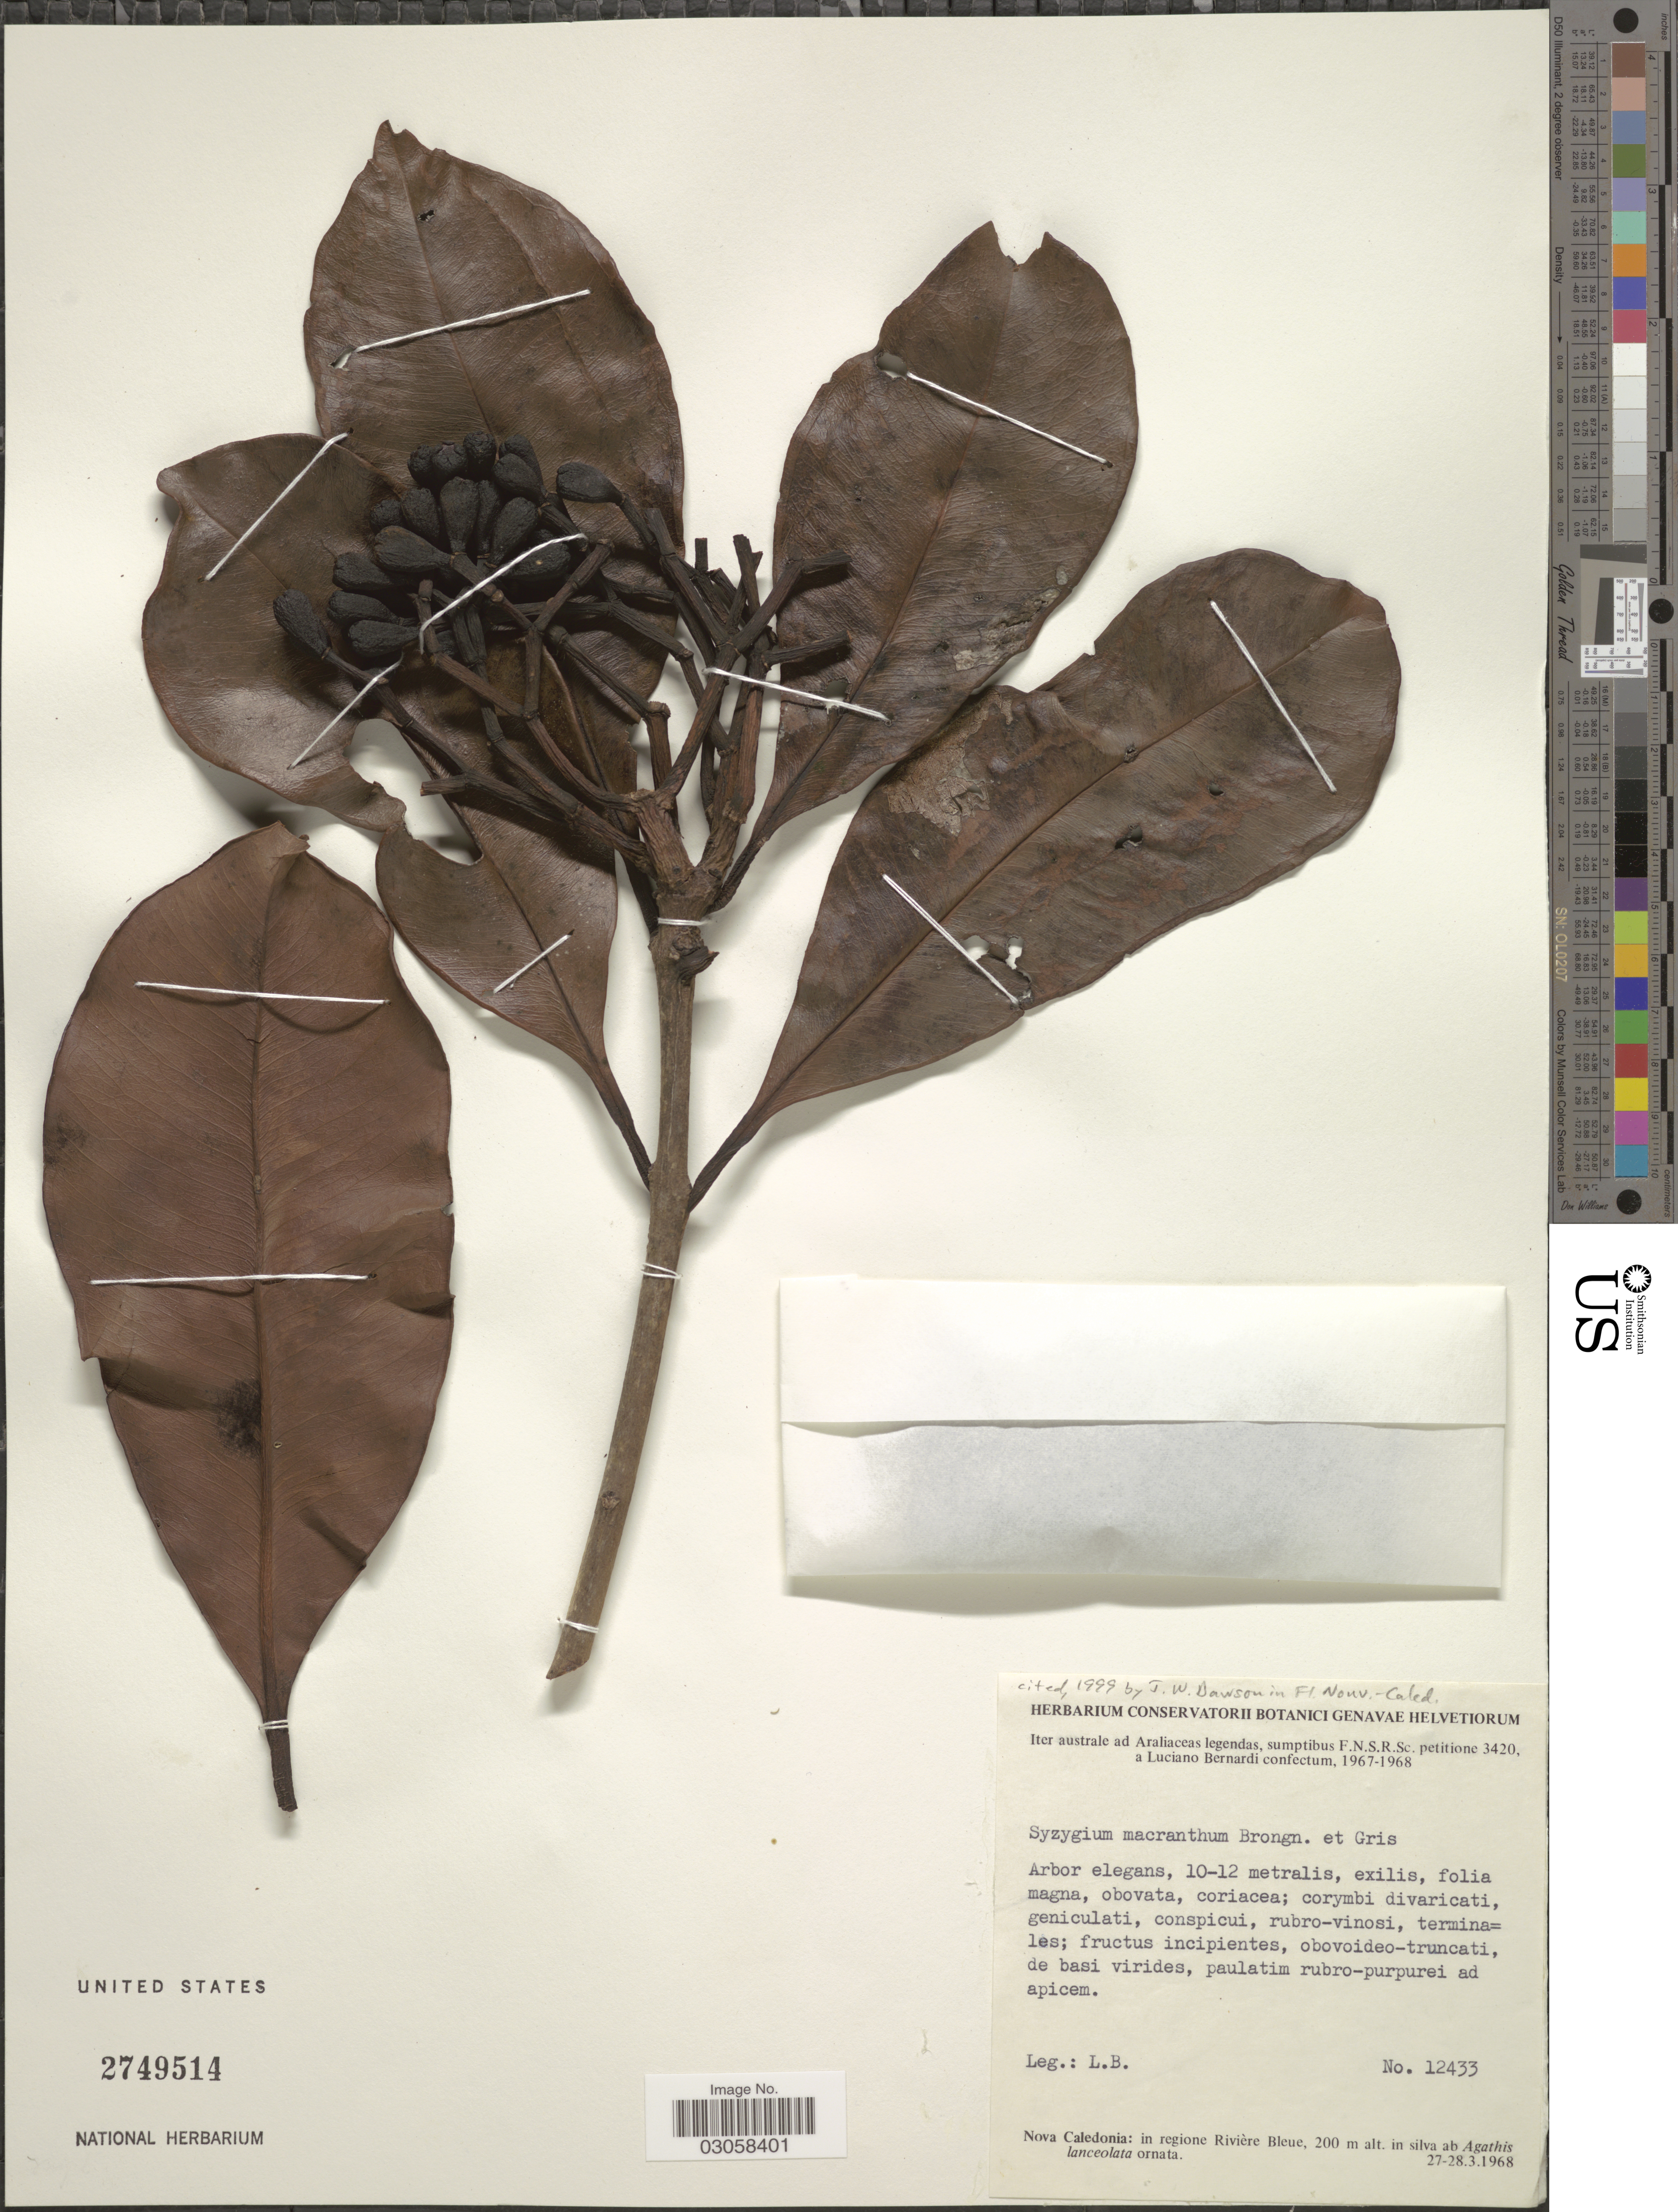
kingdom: Plantae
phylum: Tracheophyta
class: Magnoliopsida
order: Myrtales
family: Myrtaceae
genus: Syzygium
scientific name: Syzygium macranthum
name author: Brongn. & Gris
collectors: L. Bernardi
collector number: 12433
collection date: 1968-03-27/1968-03-28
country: New Caledonia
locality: Nova Caledonia: in regione Rivière Bleue.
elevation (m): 200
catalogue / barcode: US 2749514